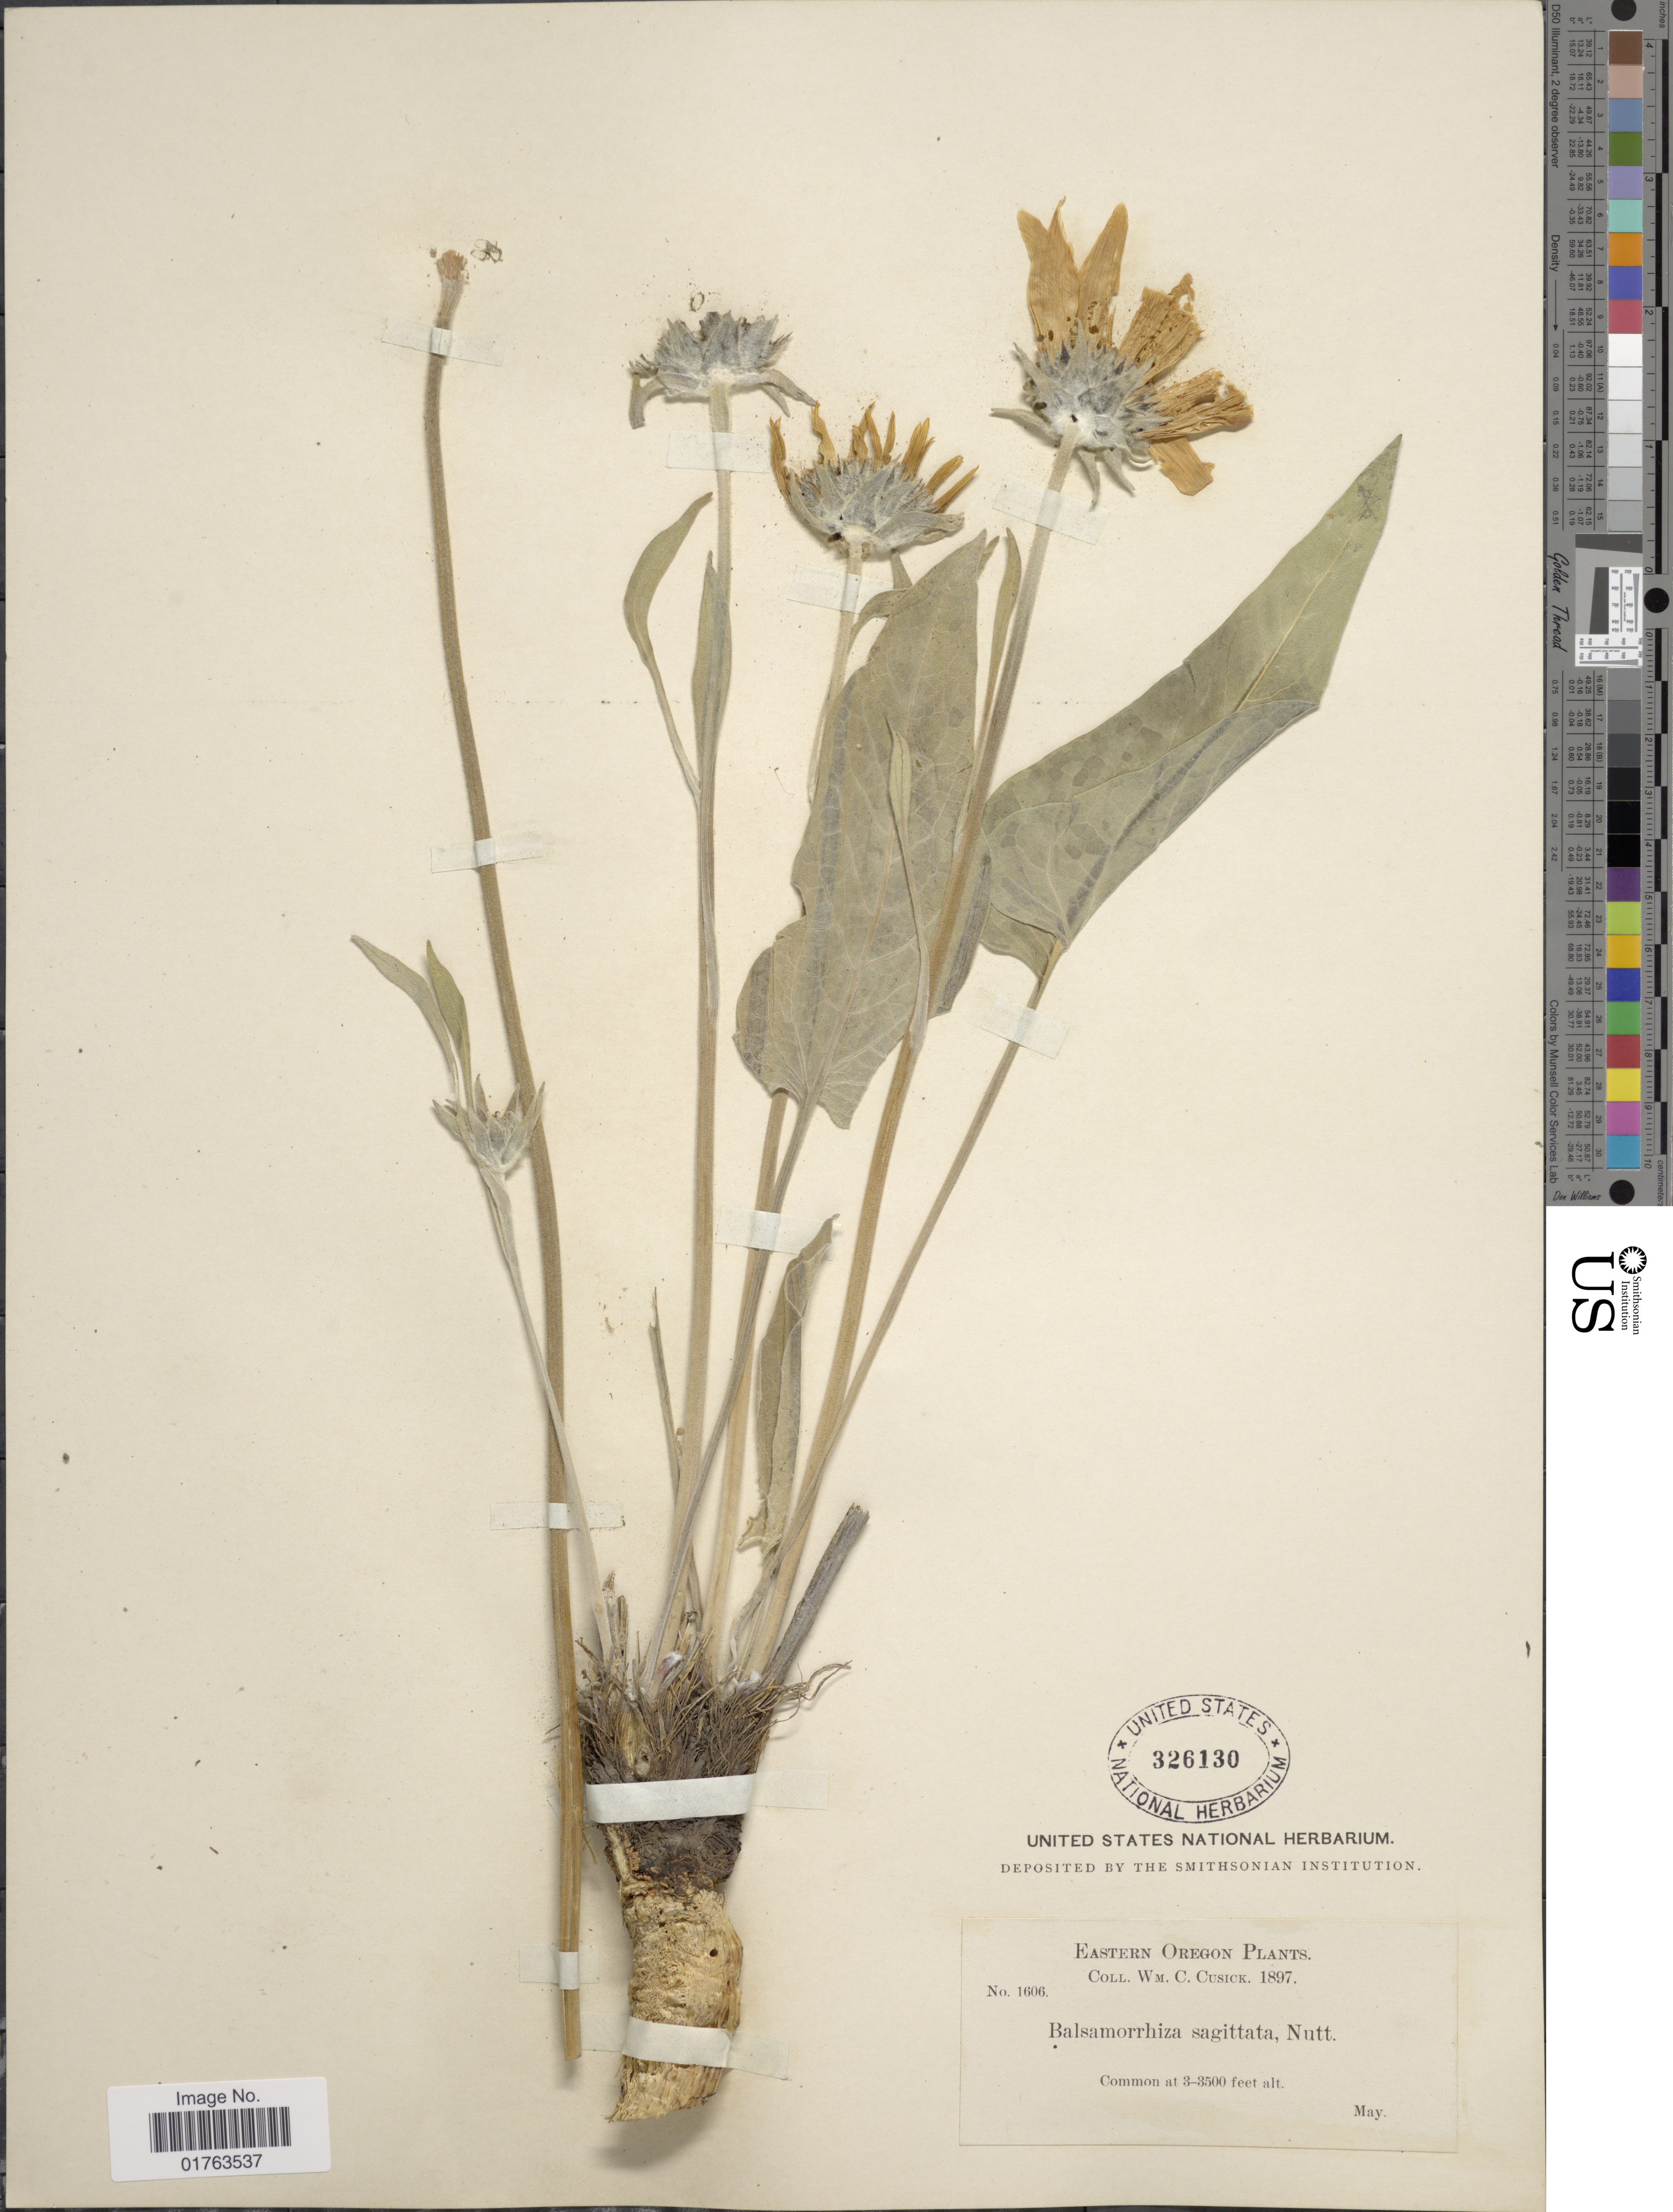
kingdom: Plantae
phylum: Tracheophyta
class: Magnoliopsida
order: Asterales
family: Asteraceae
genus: Balsamorhiza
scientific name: Balsamorhiza sagittata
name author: (Pursh) Nutt.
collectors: W. C. Cusick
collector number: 1606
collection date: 1897-05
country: United States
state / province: Oregon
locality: Eastern Oregon Plants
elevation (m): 914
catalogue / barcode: US 326130